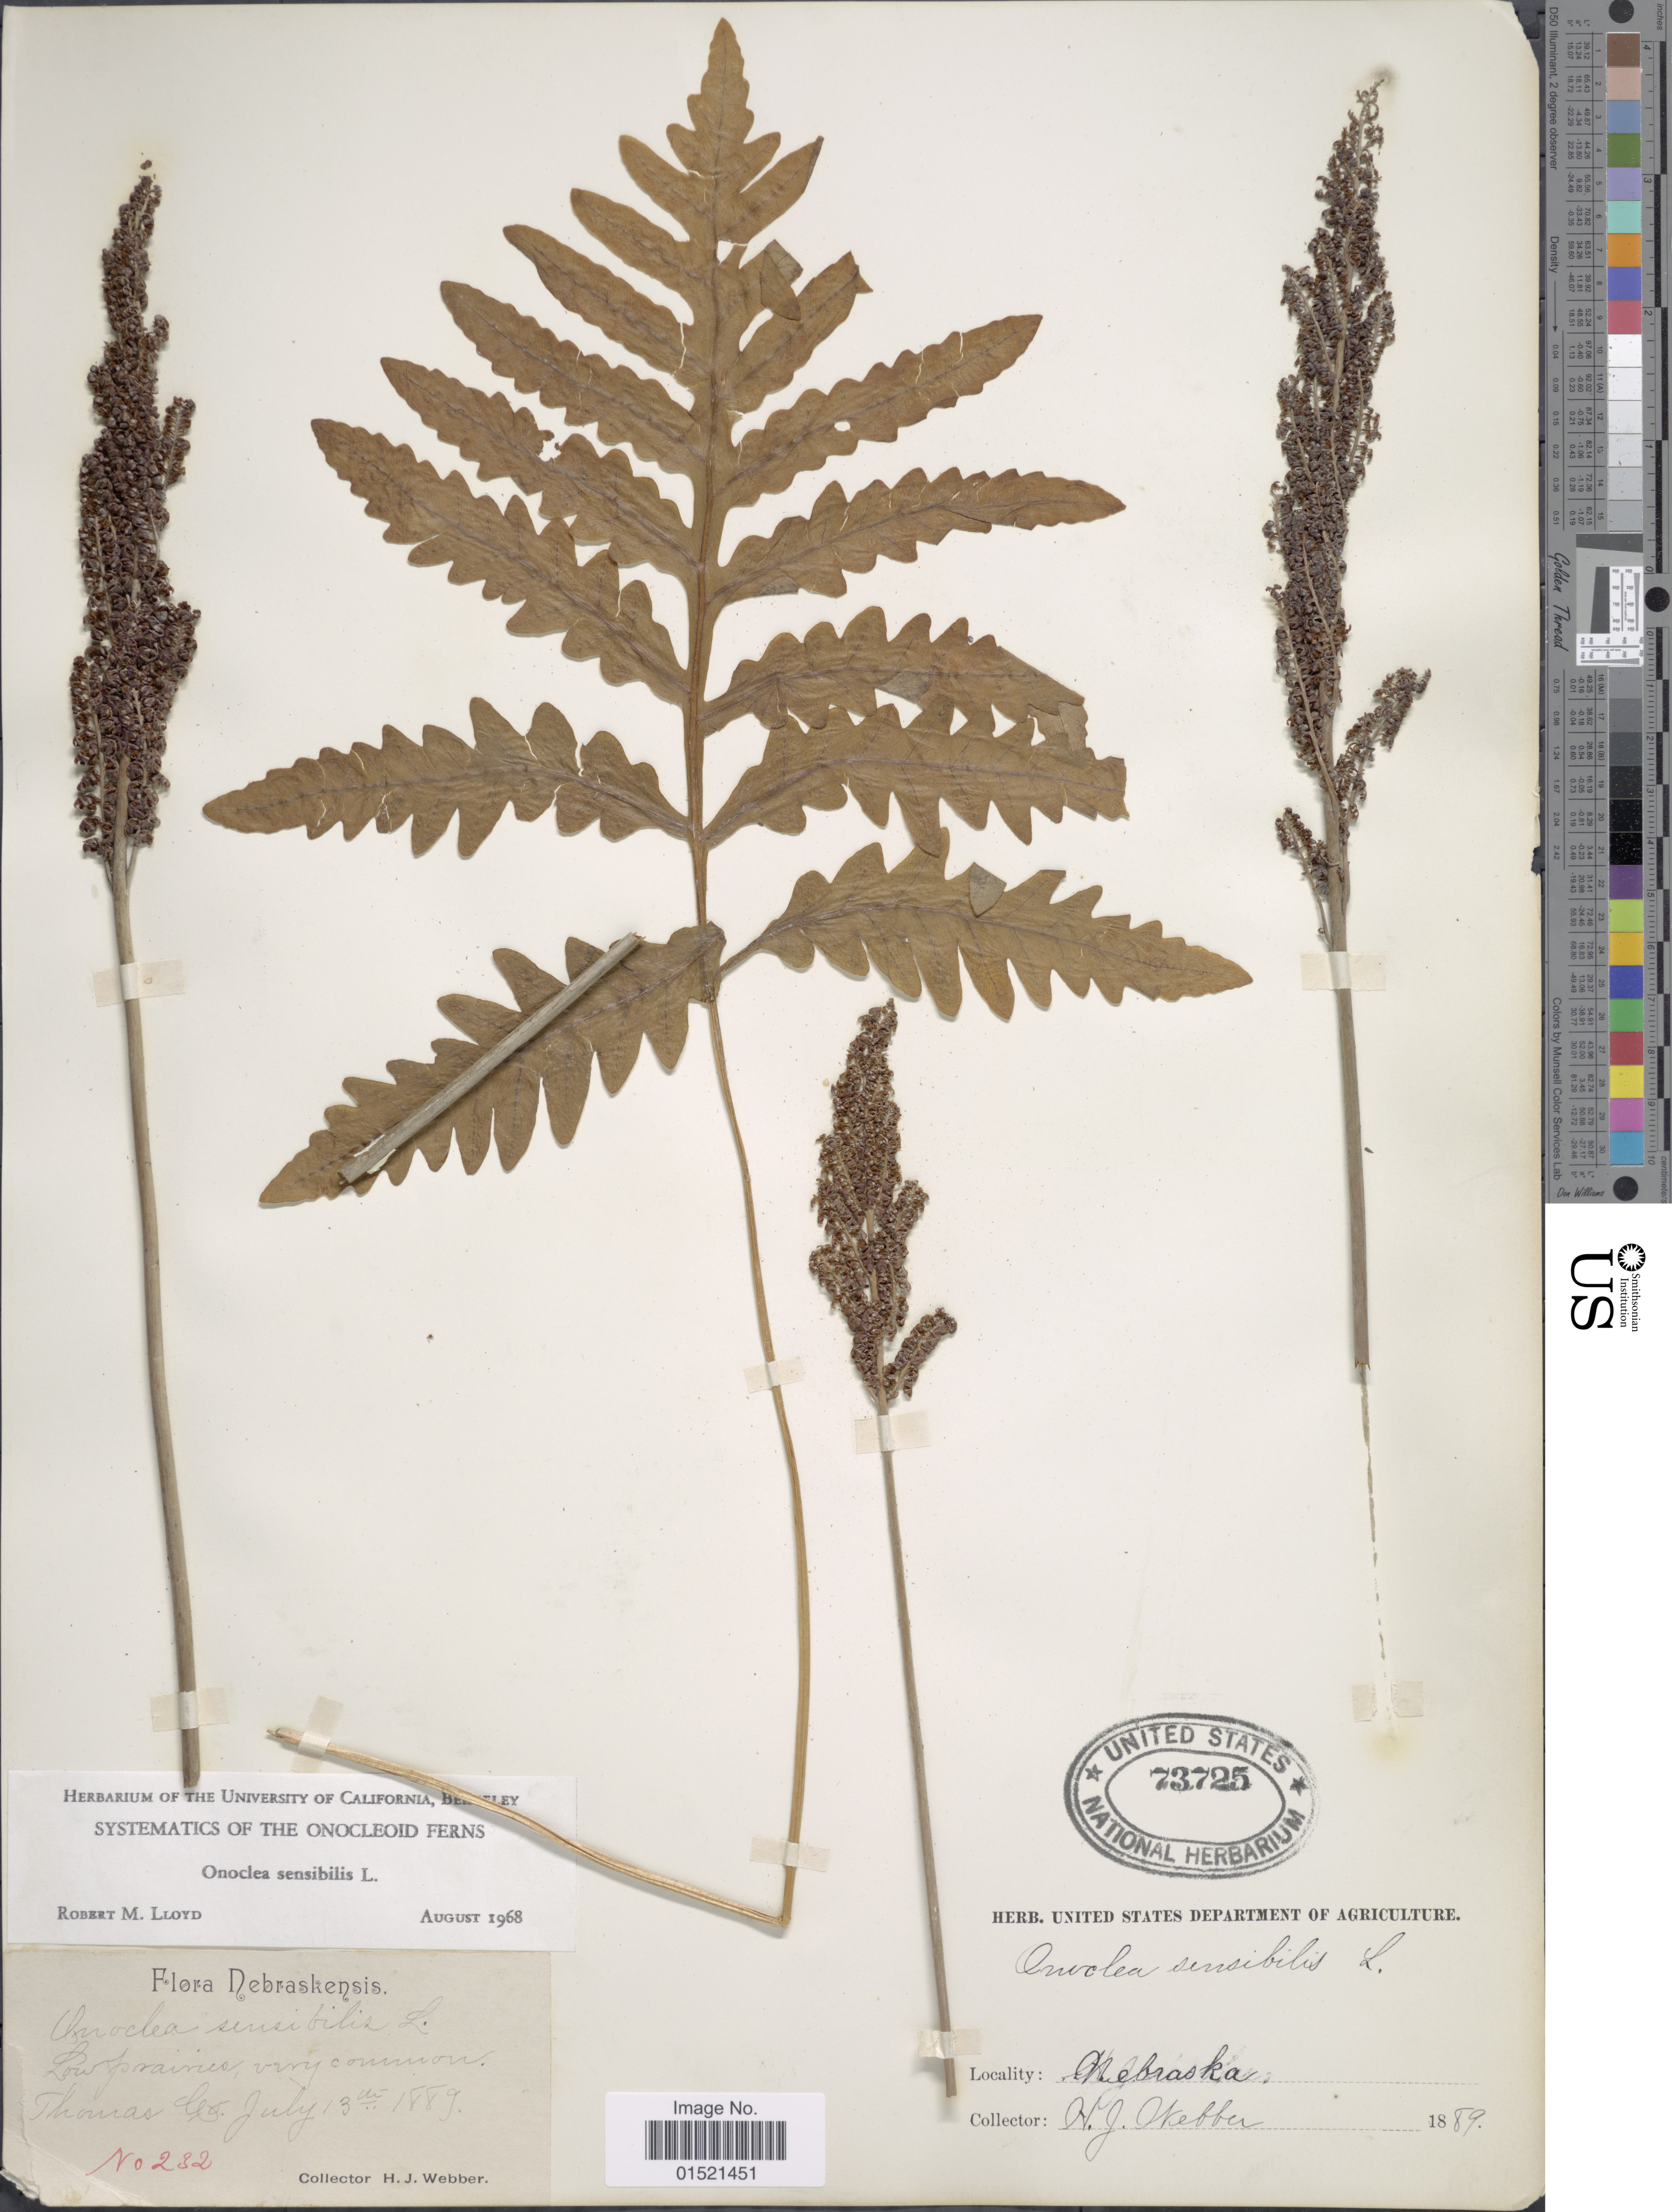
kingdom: Plantae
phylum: Tracheophyta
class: Polypodiopsida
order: Polypodiales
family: Onocleaceae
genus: Onoclea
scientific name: Onoclea sensibilis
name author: L.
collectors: H. Webber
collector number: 232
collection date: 1889-07-13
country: United States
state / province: Nebraska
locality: Thomas Co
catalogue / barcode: US 73725